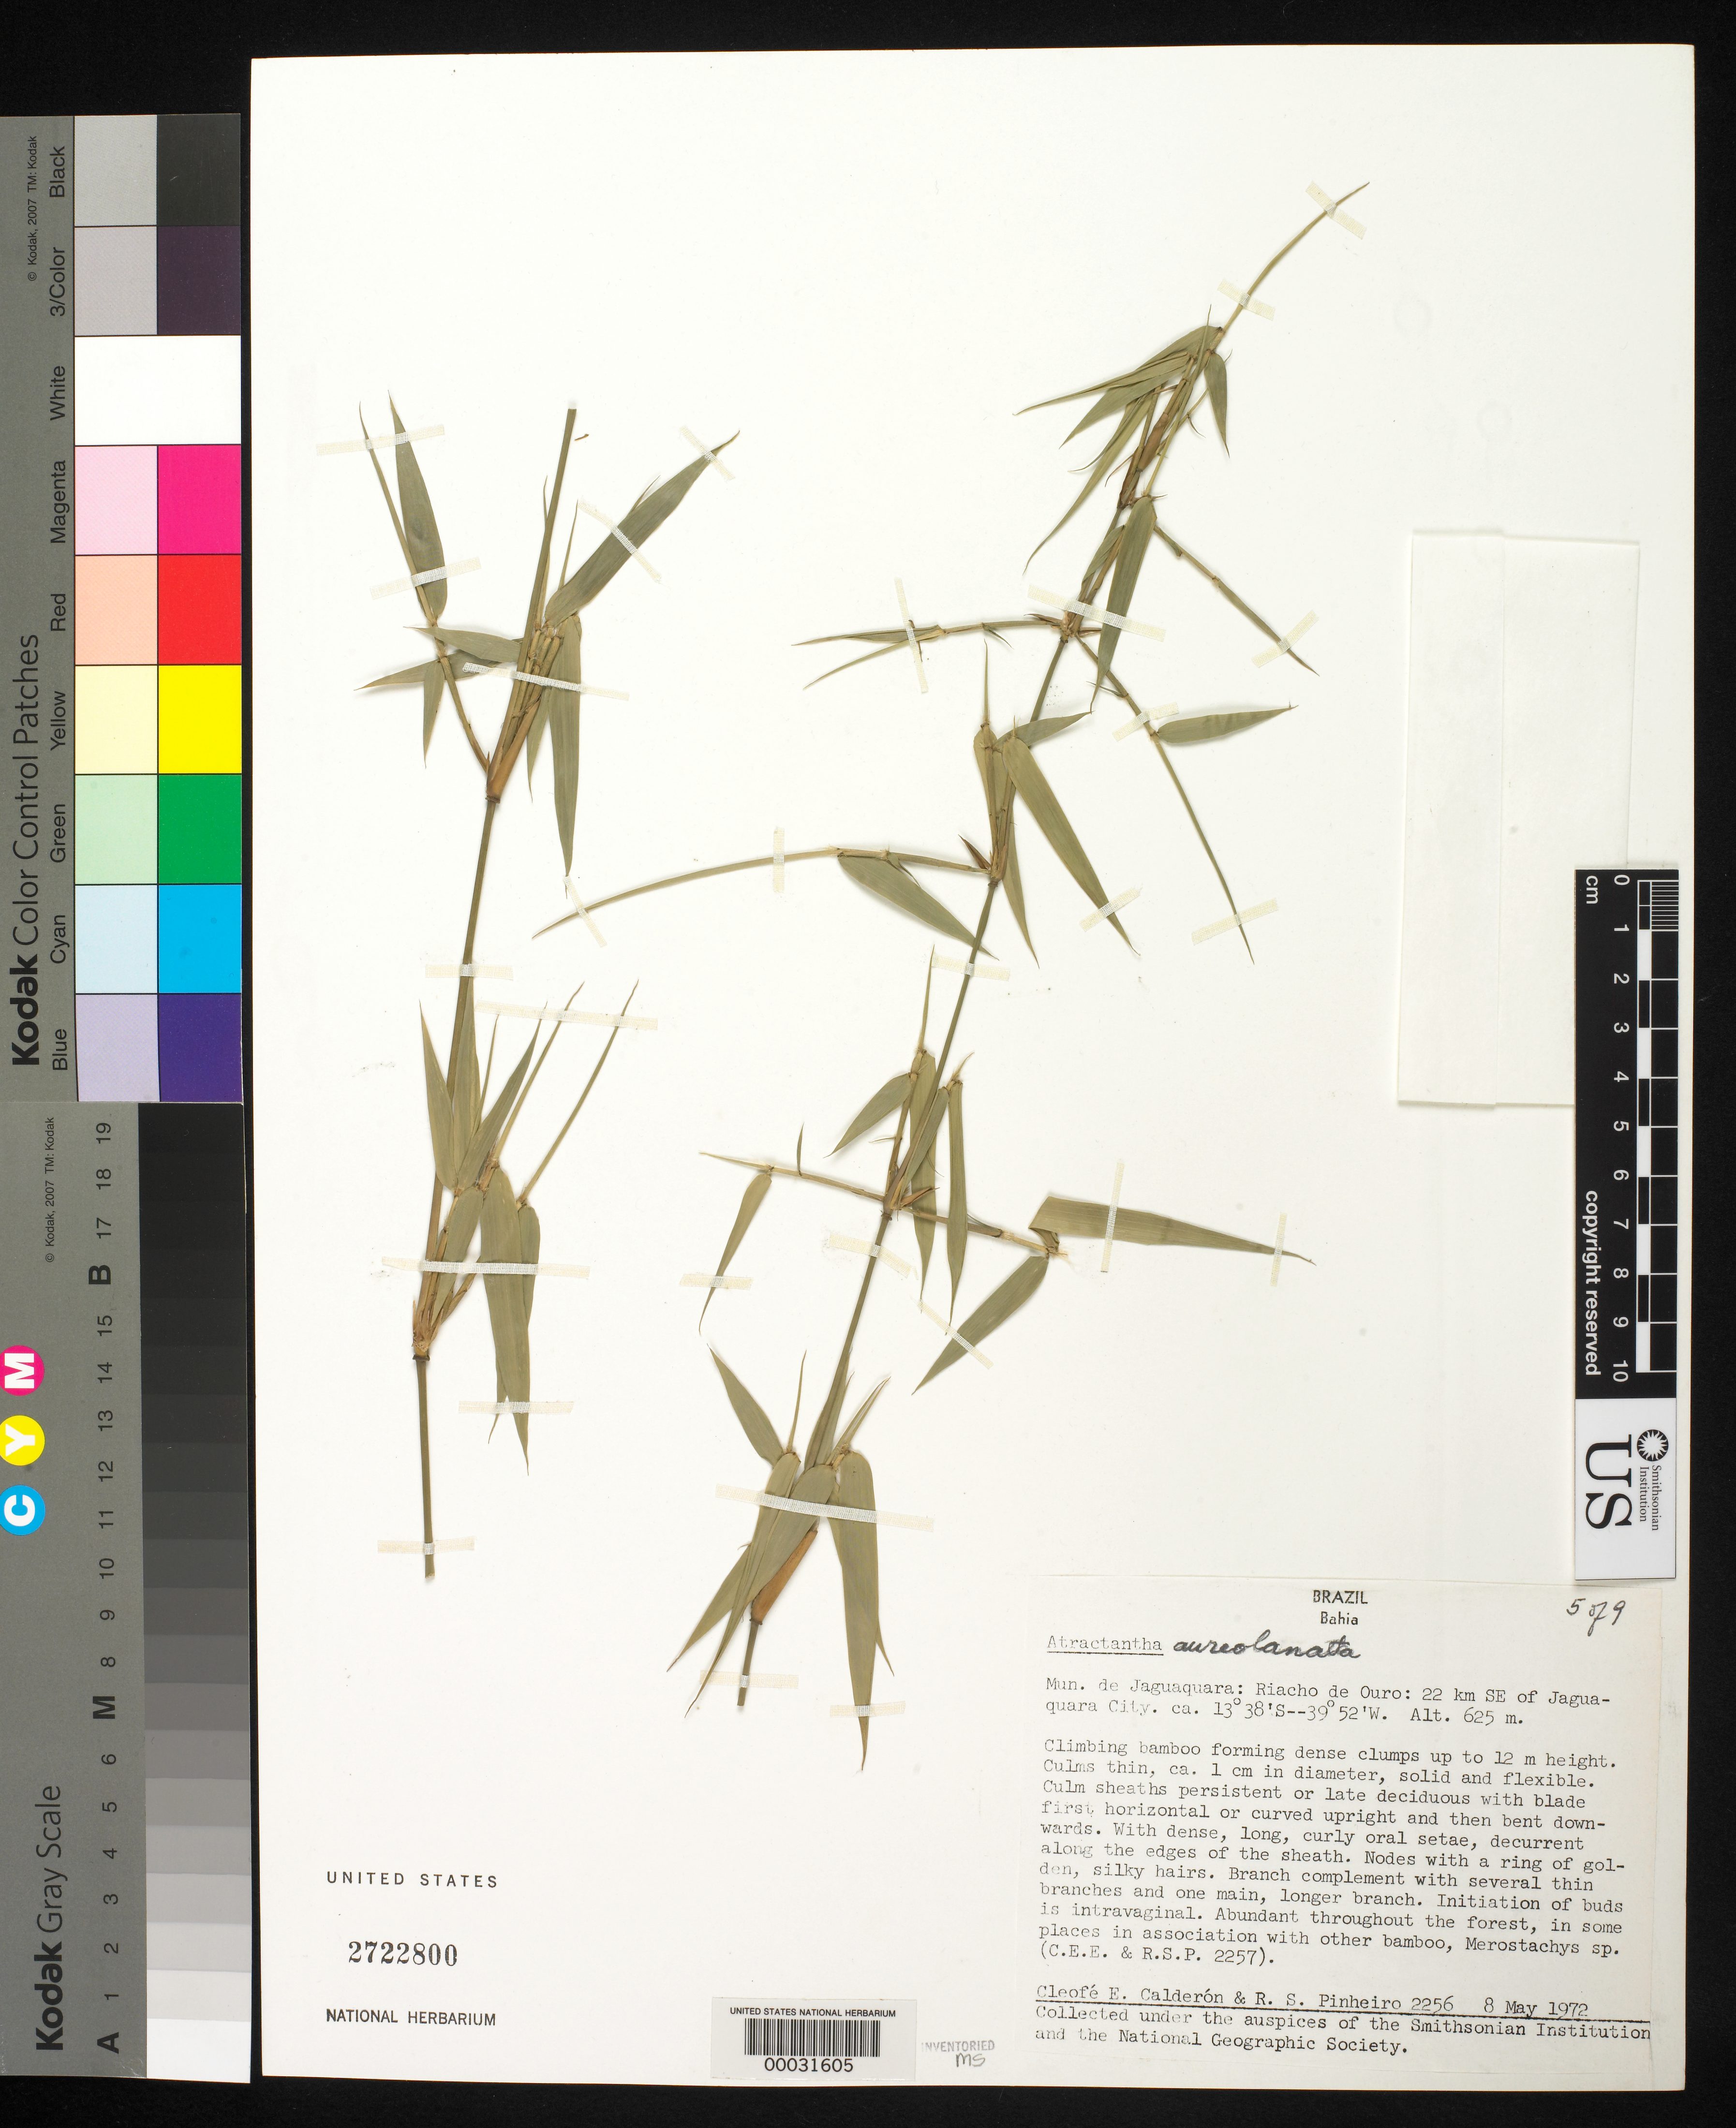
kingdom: Plantae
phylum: Tracheophyta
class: Liliopsida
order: Poales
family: Poaceae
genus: Atractantha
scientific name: Atractantha aureolanata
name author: Judz.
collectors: C. E. Calderón & R. S. Pinheiro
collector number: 2256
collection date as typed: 08 May 1972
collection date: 1972-05-08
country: Brazil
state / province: Bahia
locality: Jaguaquara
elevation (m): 625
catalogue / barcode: US 2722800